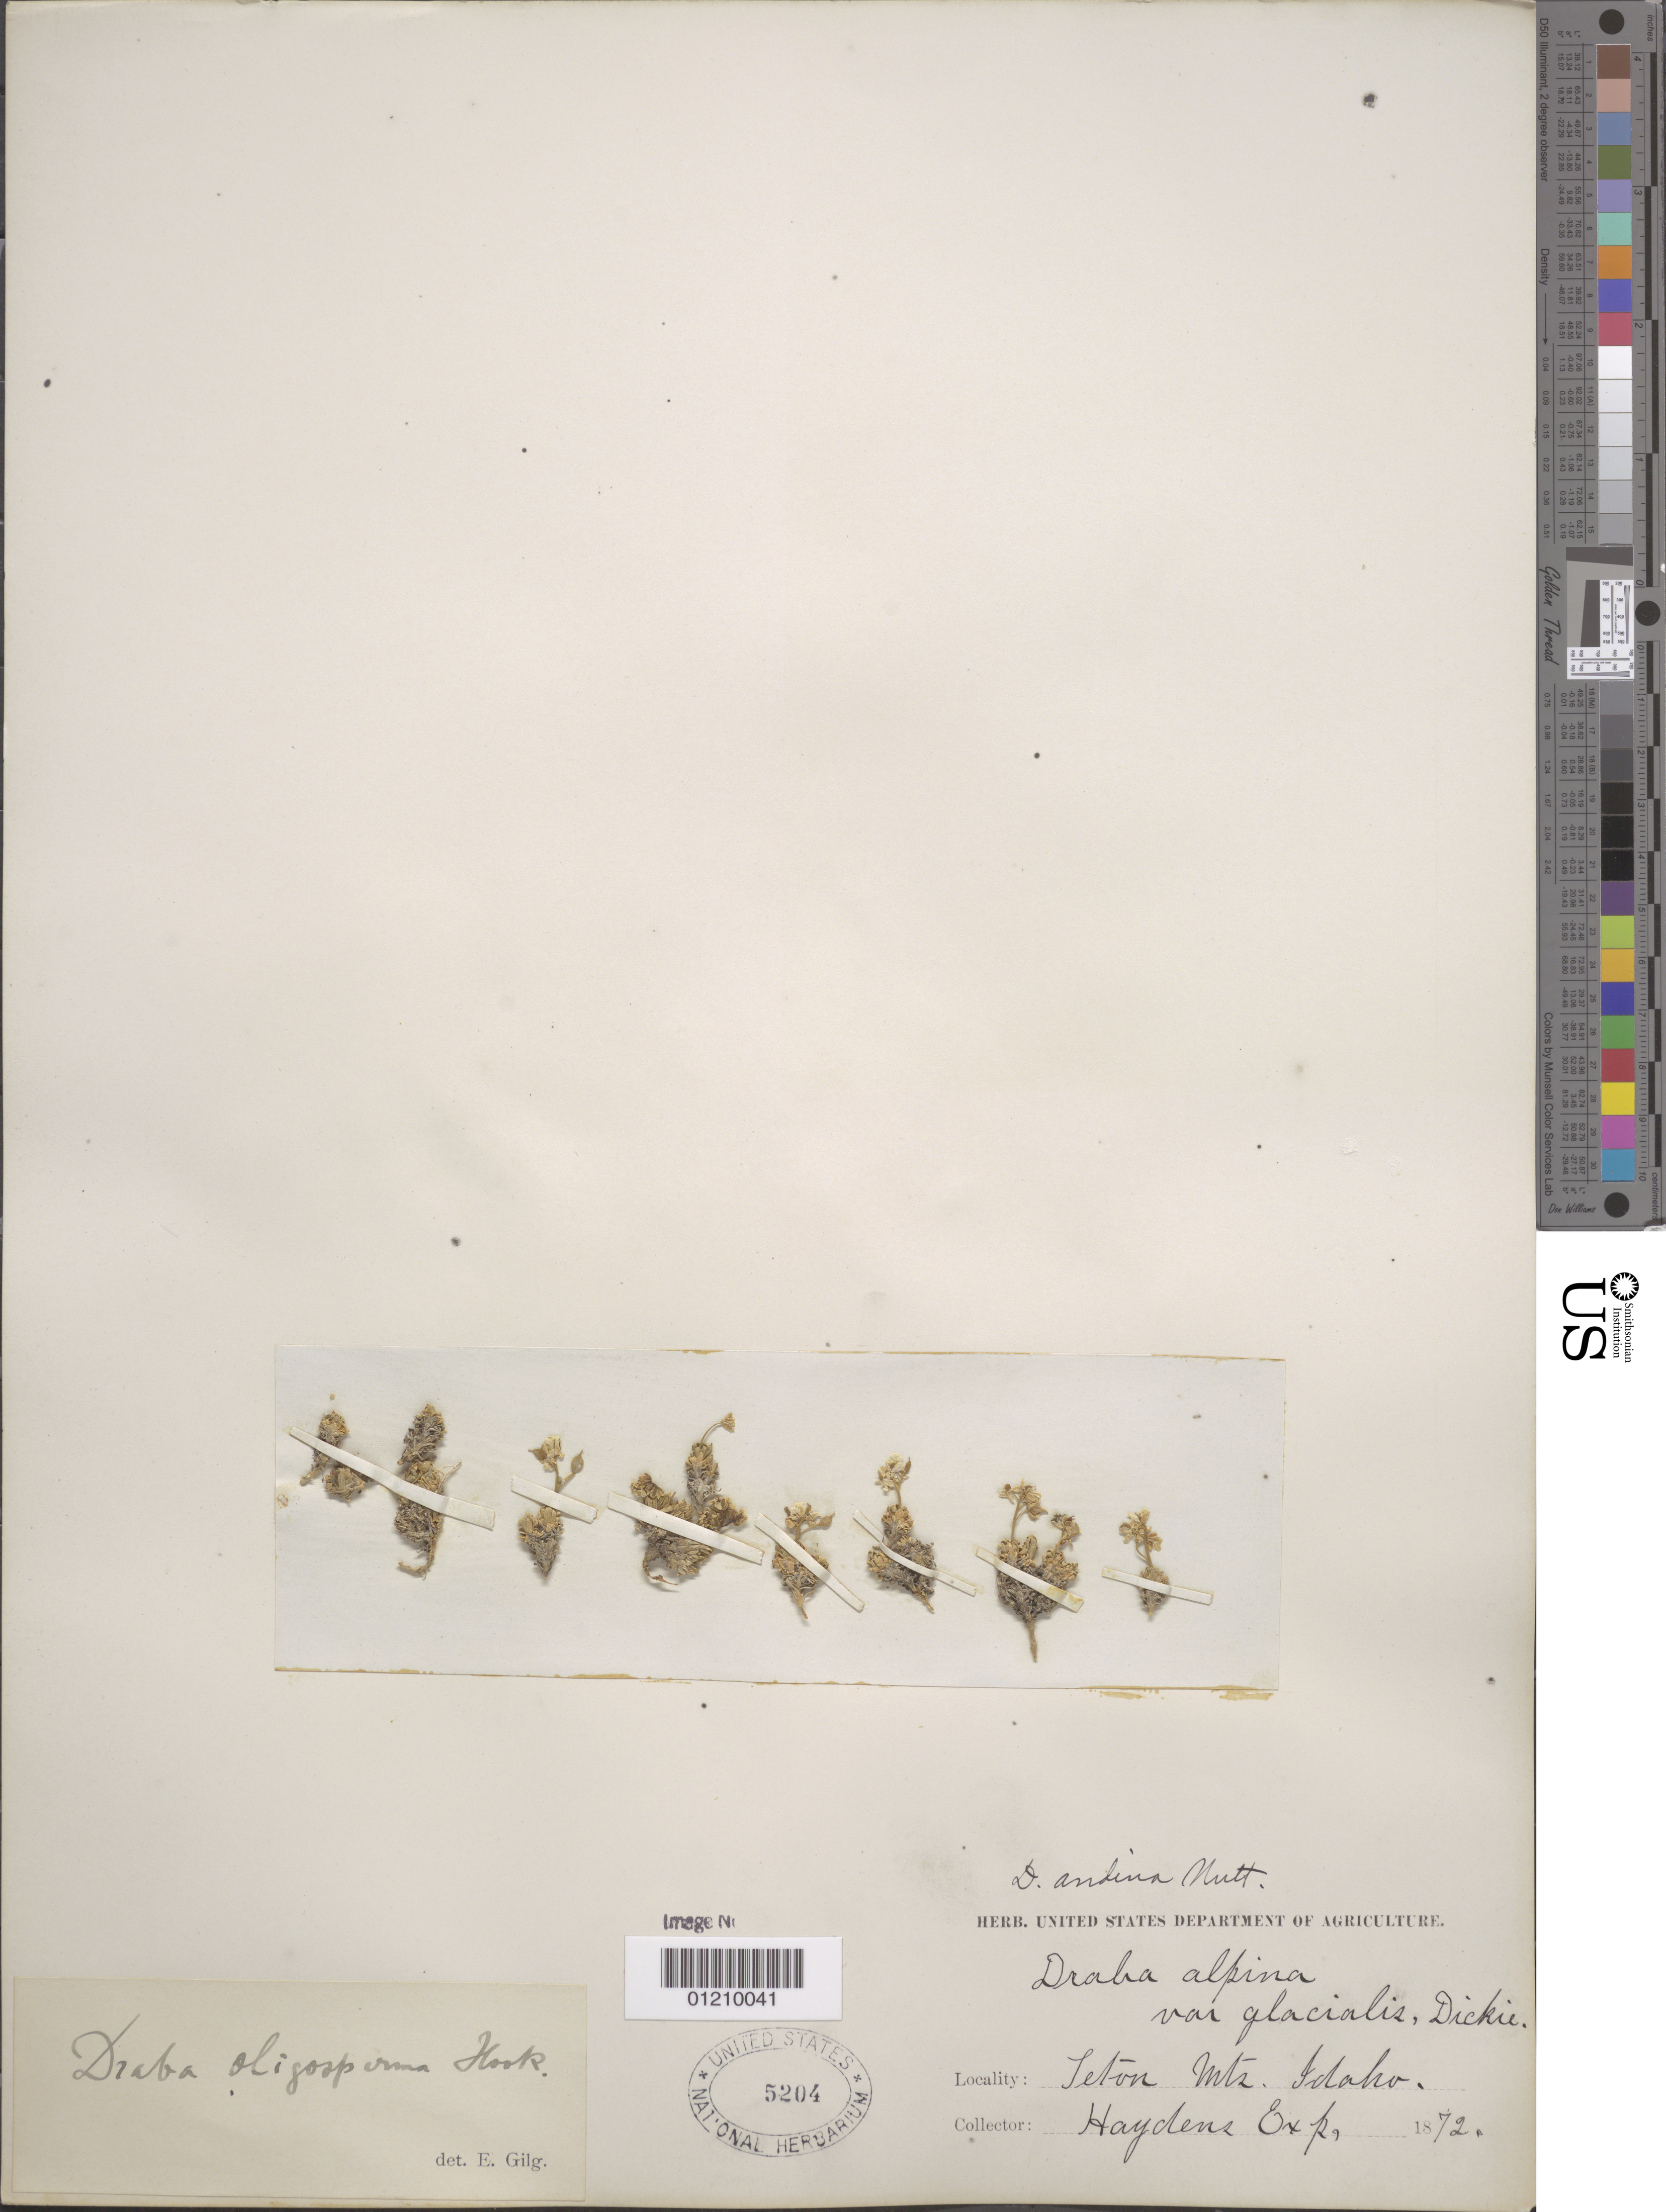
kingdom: Plantae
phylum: Tracheophyta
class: Magnoliopsida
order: Brassicales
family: Brassicaceae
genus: Draba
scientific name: Draba oligosperma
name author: Hook.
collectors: Hayden's Exped.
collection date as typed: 1872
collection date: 1872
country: United States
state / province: Idaho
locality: Teton Mts.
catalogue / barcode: US 5204